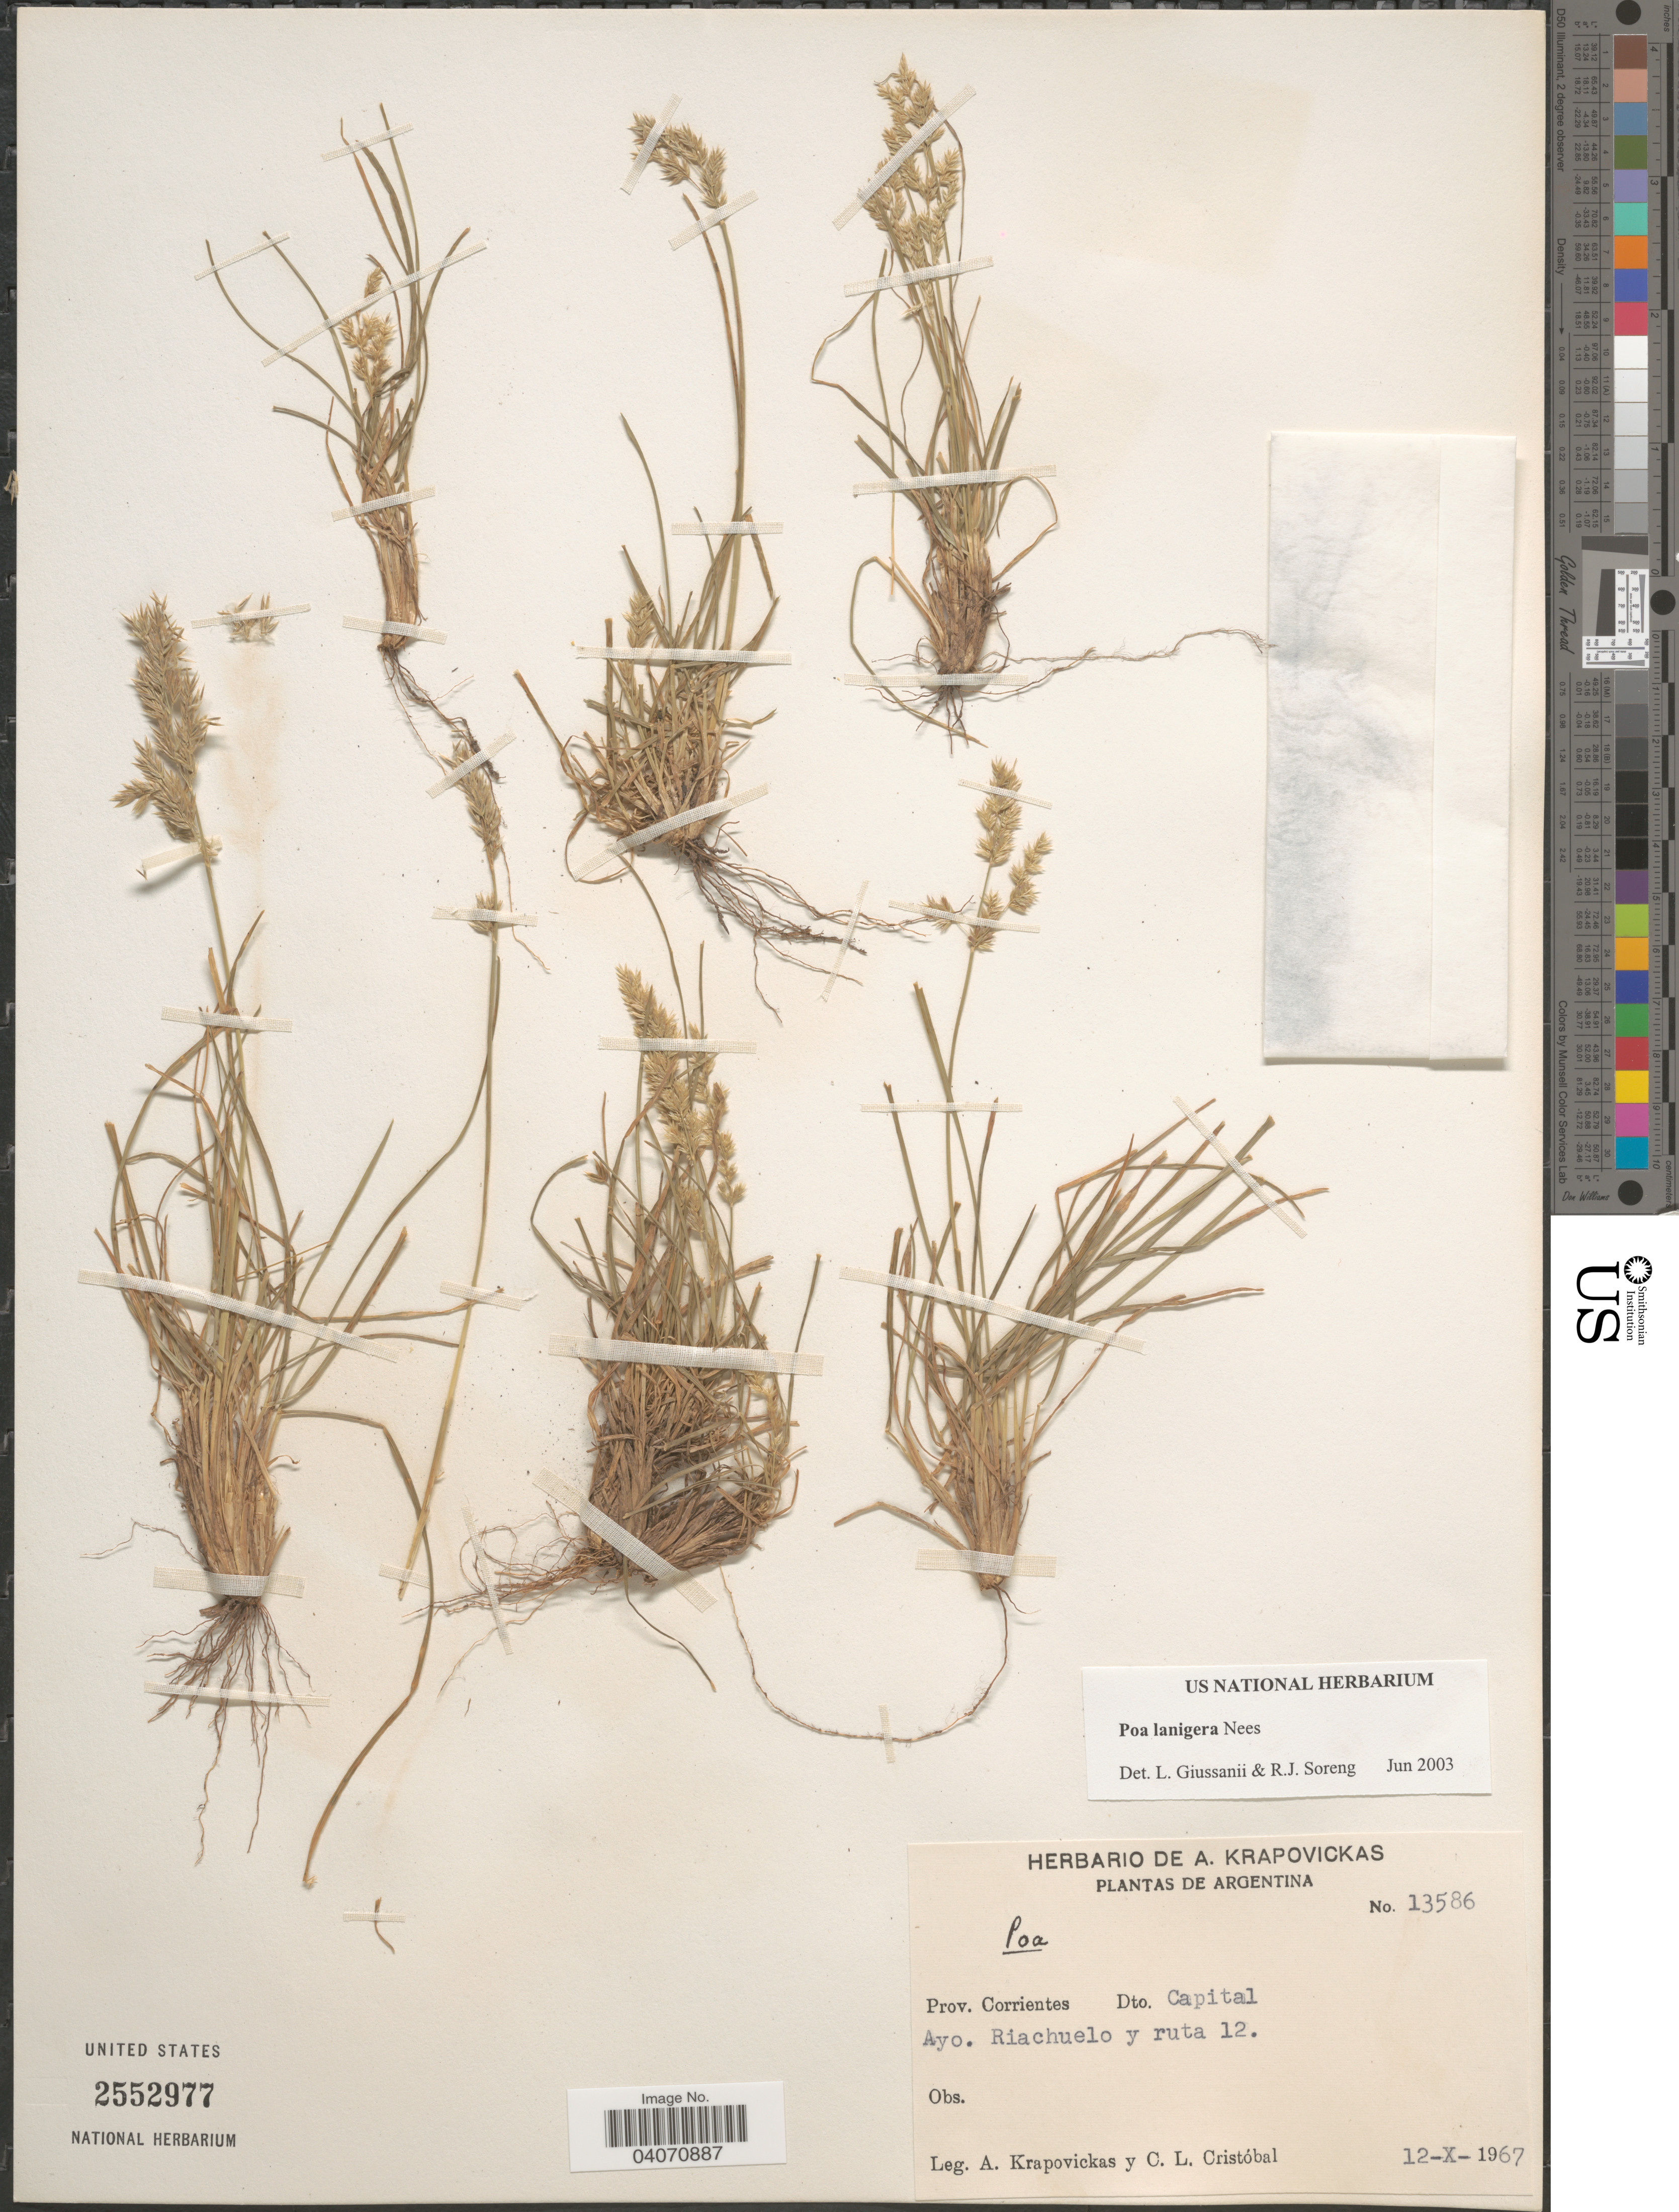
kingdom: Plantae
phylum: Tracheophyta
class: Liliopsida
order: Poales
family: Poaceae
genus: Poa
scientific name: Poa lanigera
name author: Nees in Mart.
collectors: A. Krapovickas & C. L. Cristóbal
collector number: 13586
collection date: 1967-10-12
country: Argentina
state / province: Corrientes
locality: Dto. Capital. Ayo. Riachuelo y ruta 12.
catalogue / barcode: US 2552977